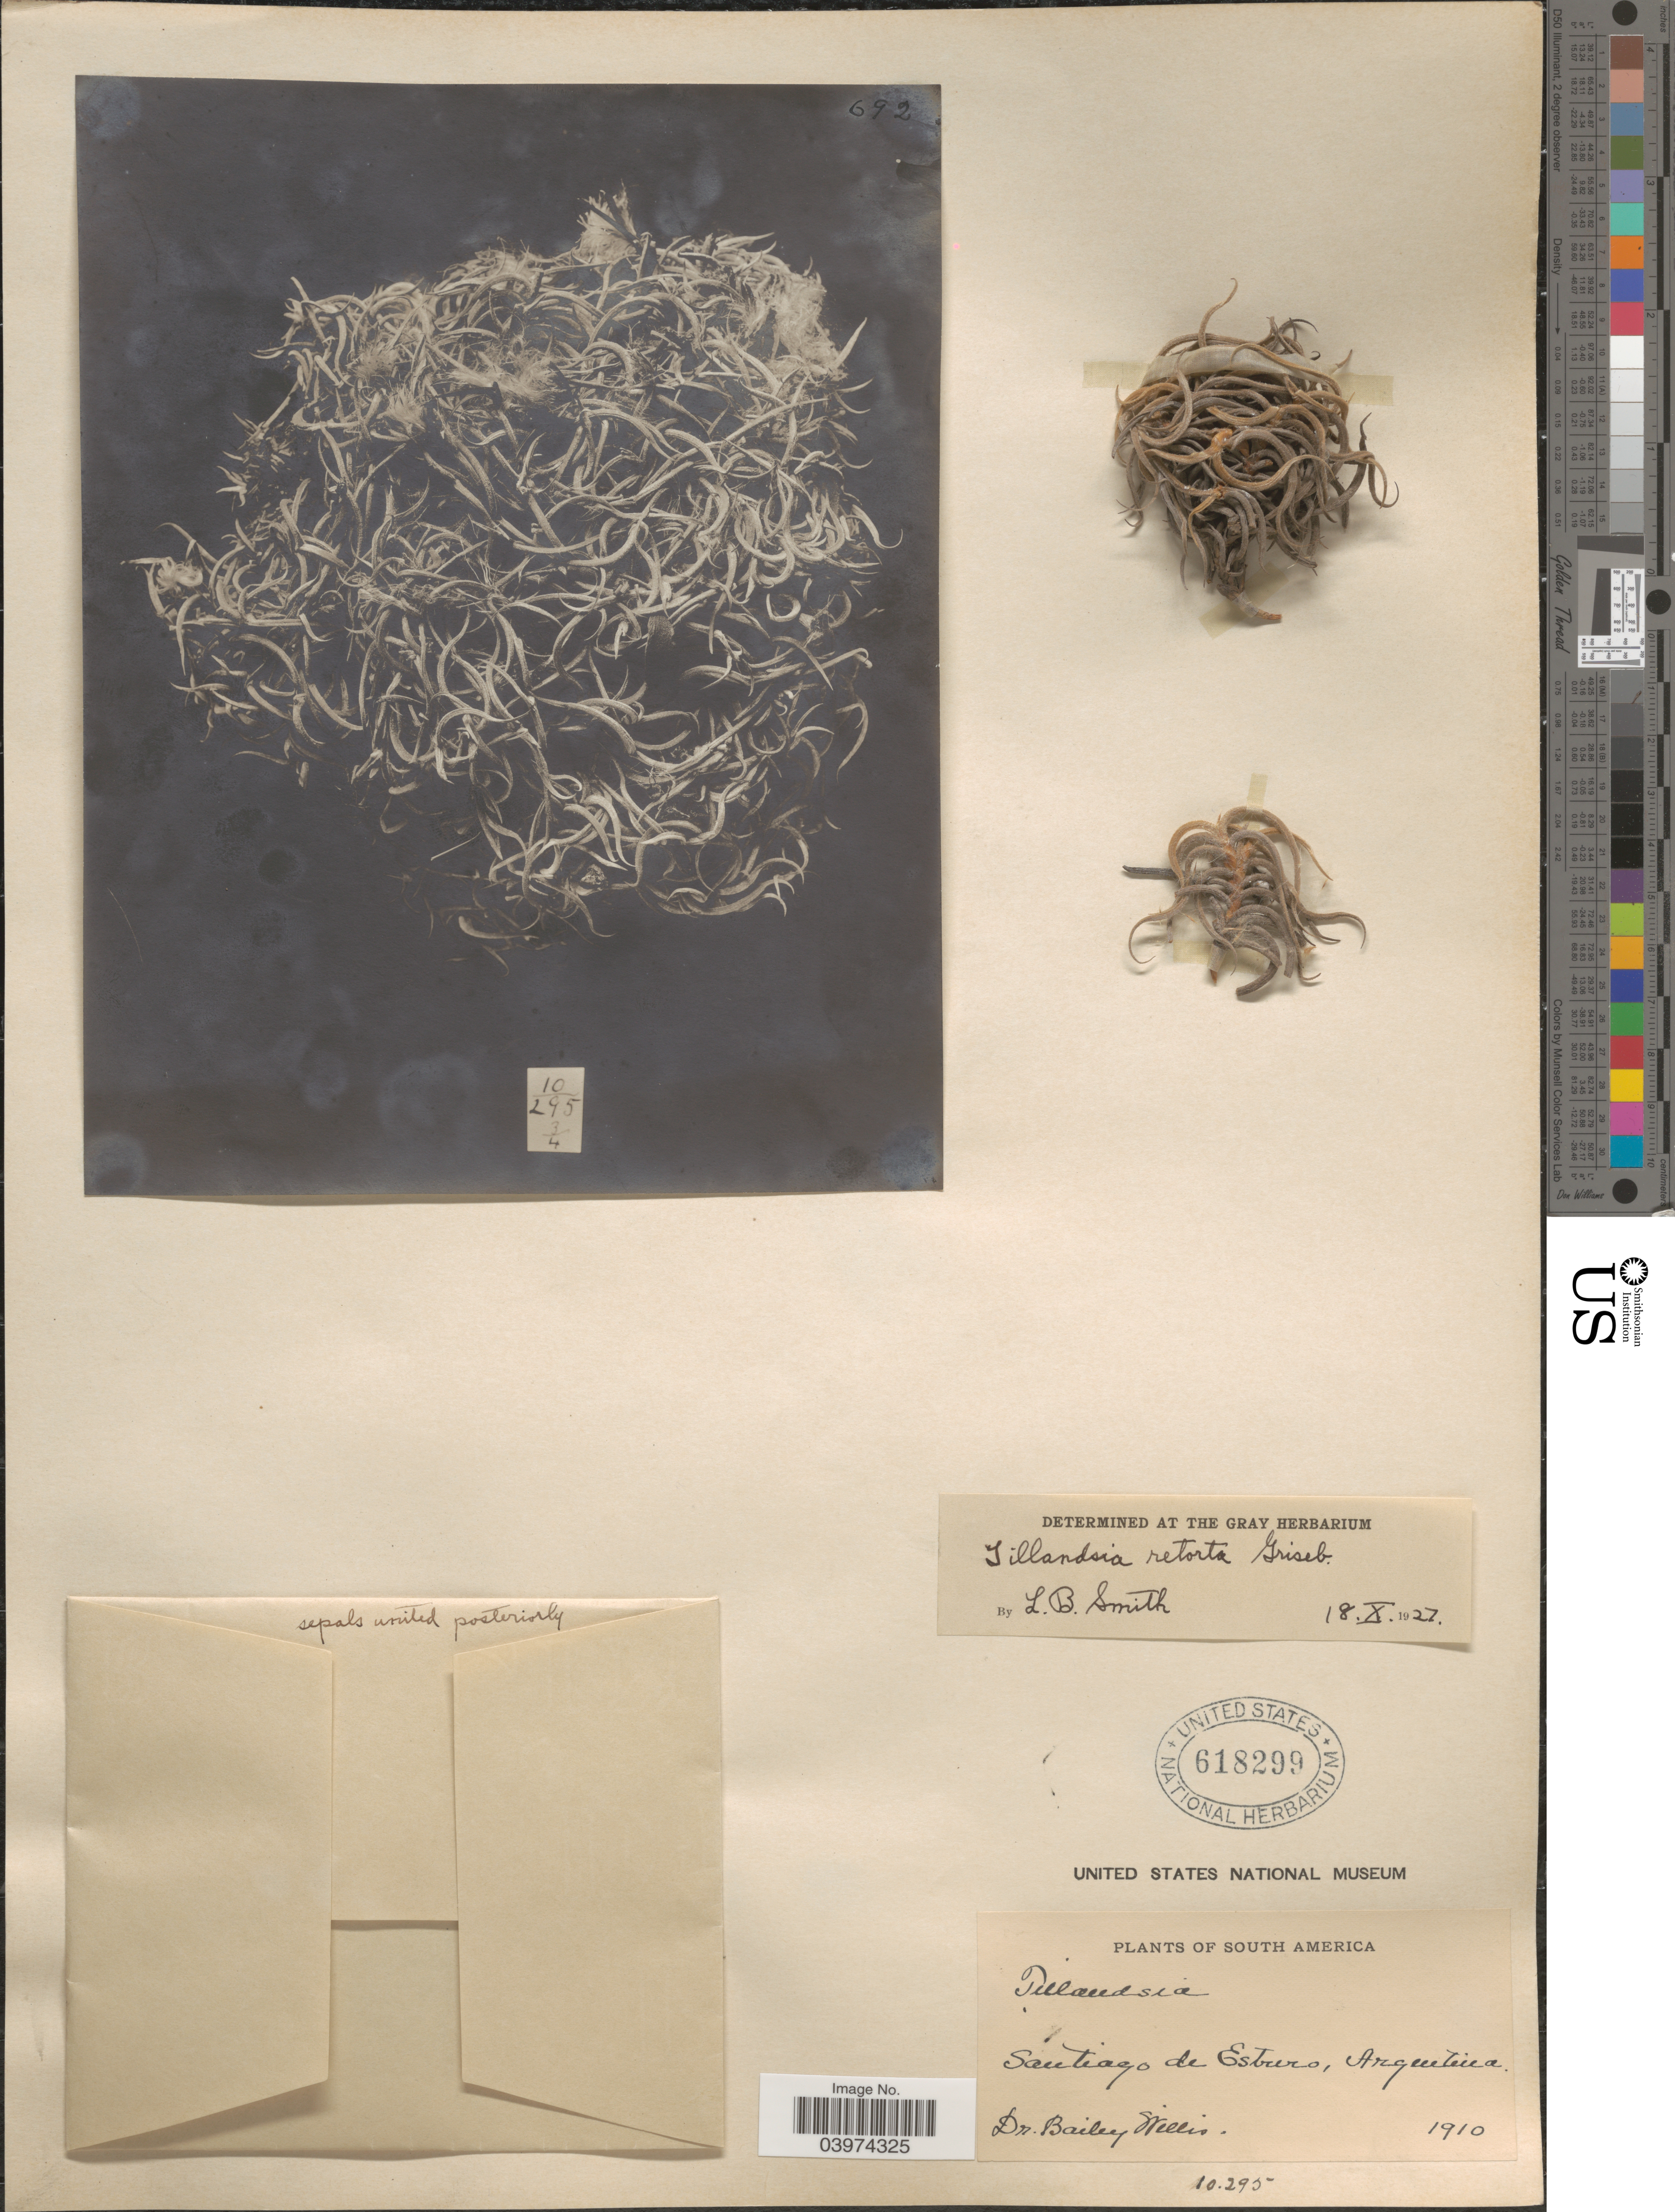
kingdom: Plantae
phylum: Tracheophyta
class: Liliopsida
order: Poales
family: Bromeliaceae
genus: Tillandsia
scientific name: Tillandsia retorta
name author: Griseb.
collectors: B. Willis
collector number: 10295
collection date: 1910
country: Argentina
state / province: Santiago del Estero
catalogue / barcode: US 618299